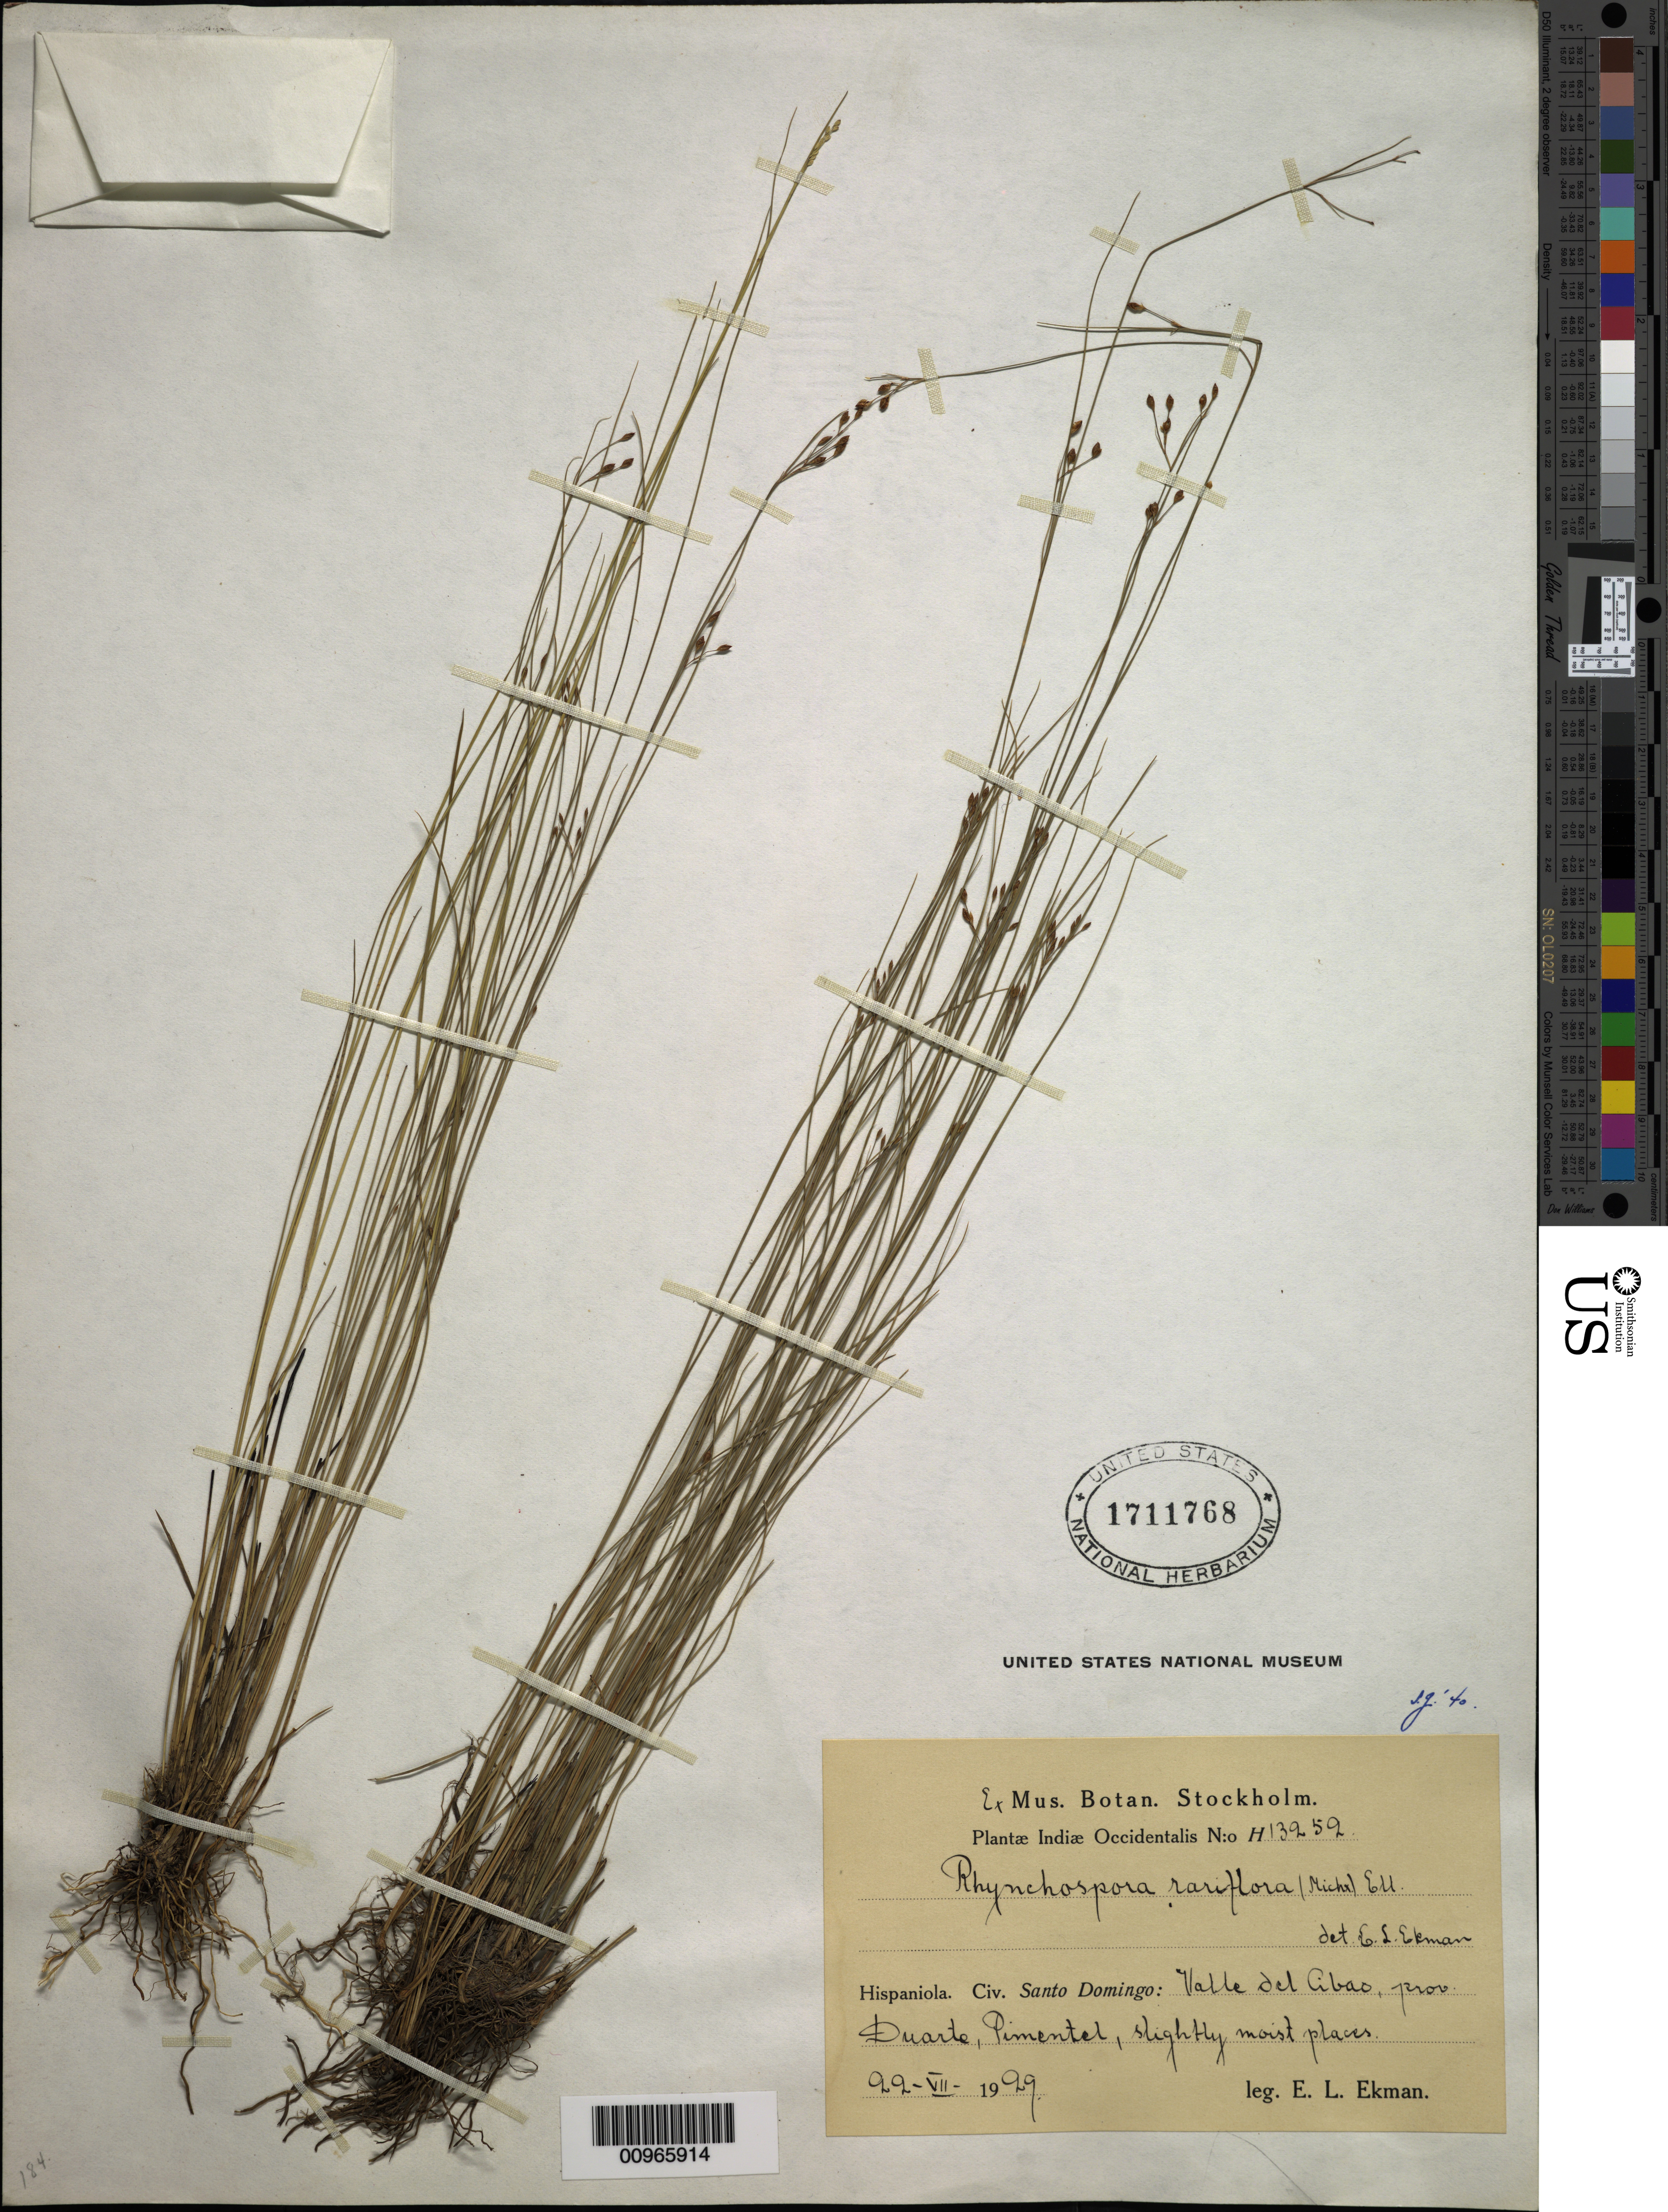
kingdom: Plantae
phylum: Tracheophyta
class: Liliopsida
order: Poales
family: Cyperaceae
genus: Rhynchospora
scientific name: Rhynchospora rariflora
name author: (Michx.) Elliott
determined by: Gale, S.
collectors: E. L. Ekman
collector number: H 13252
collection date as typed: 22 Jul 1929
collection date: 1929-07-22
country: Dominican Republic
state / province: Duarte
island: Hispaniola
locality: Valle del Cibao, Pimentel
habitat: Slightly moist places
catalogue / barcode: US 1711768